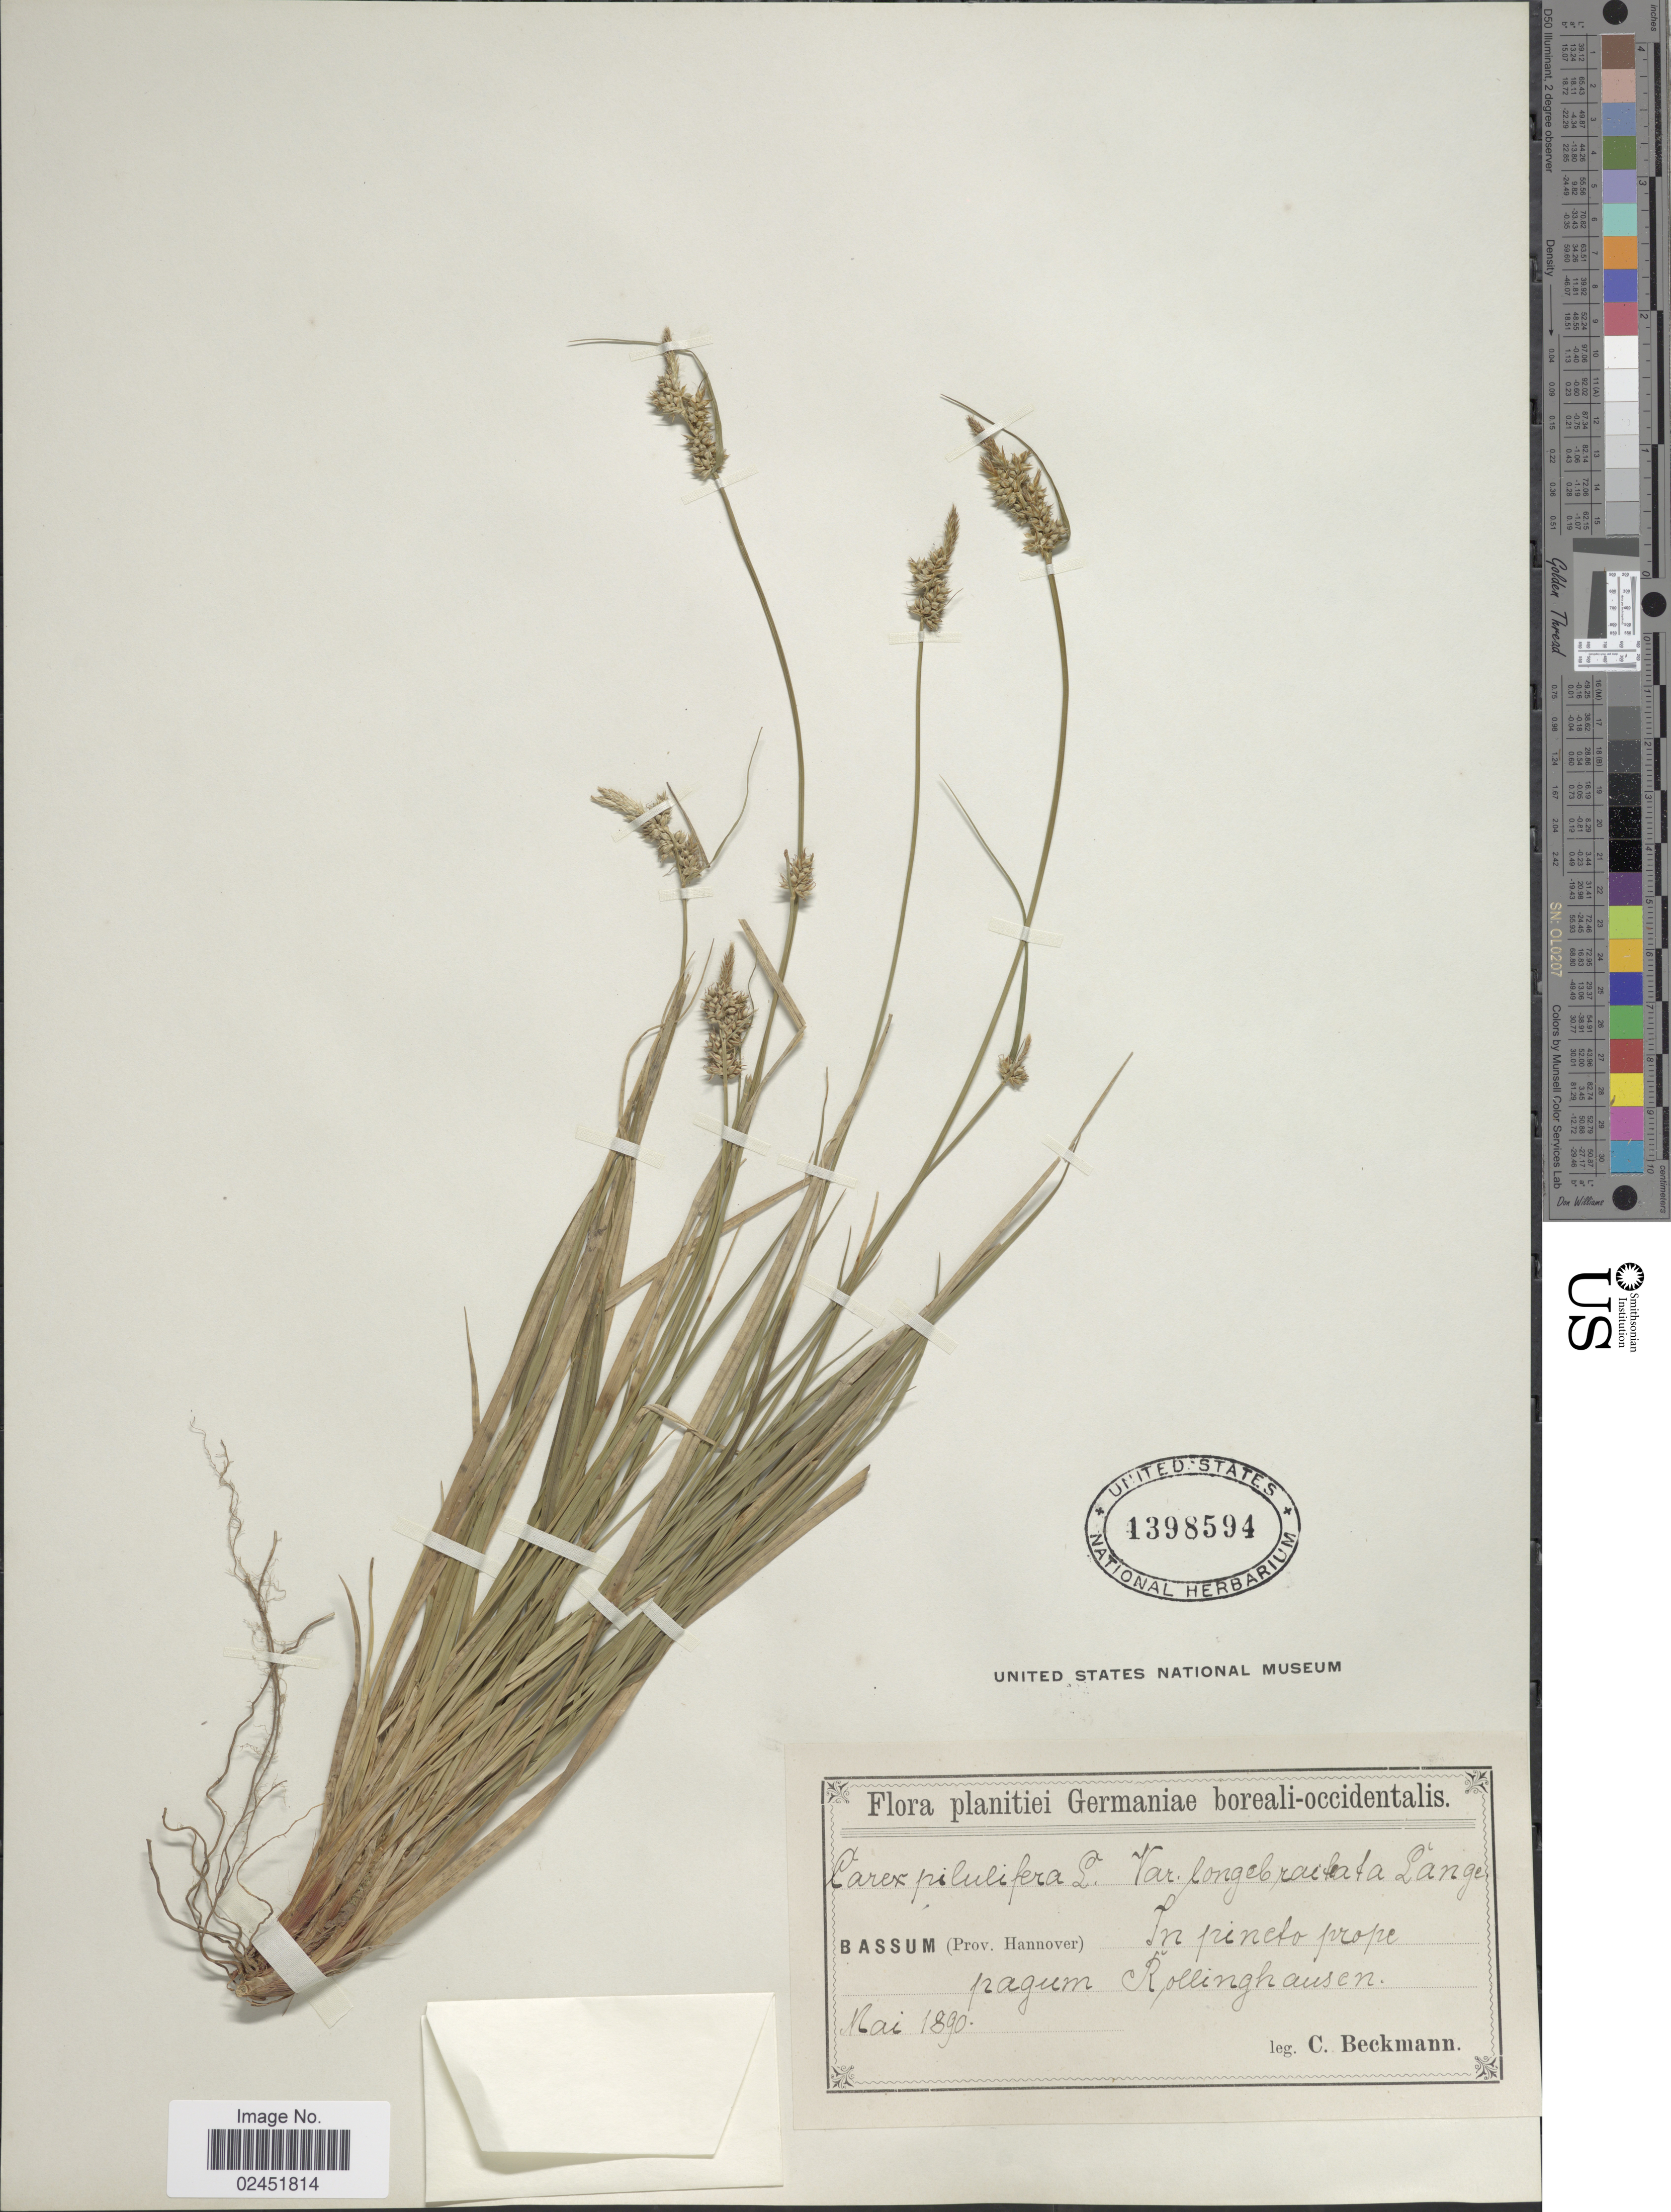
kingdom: Plantae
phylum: Tracheophyta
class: Liliopsida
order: Poales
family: Cyperaceae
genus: Carex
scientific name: Carex pilulifera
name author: L.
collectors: C. Beckmann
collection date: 1890-05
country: Germany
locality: Planitiei Germaniae boreali-occidentalis. Bassum (Prov. Hannover) In pineto prope pagum Rollinghausen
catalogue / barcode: US 1398594